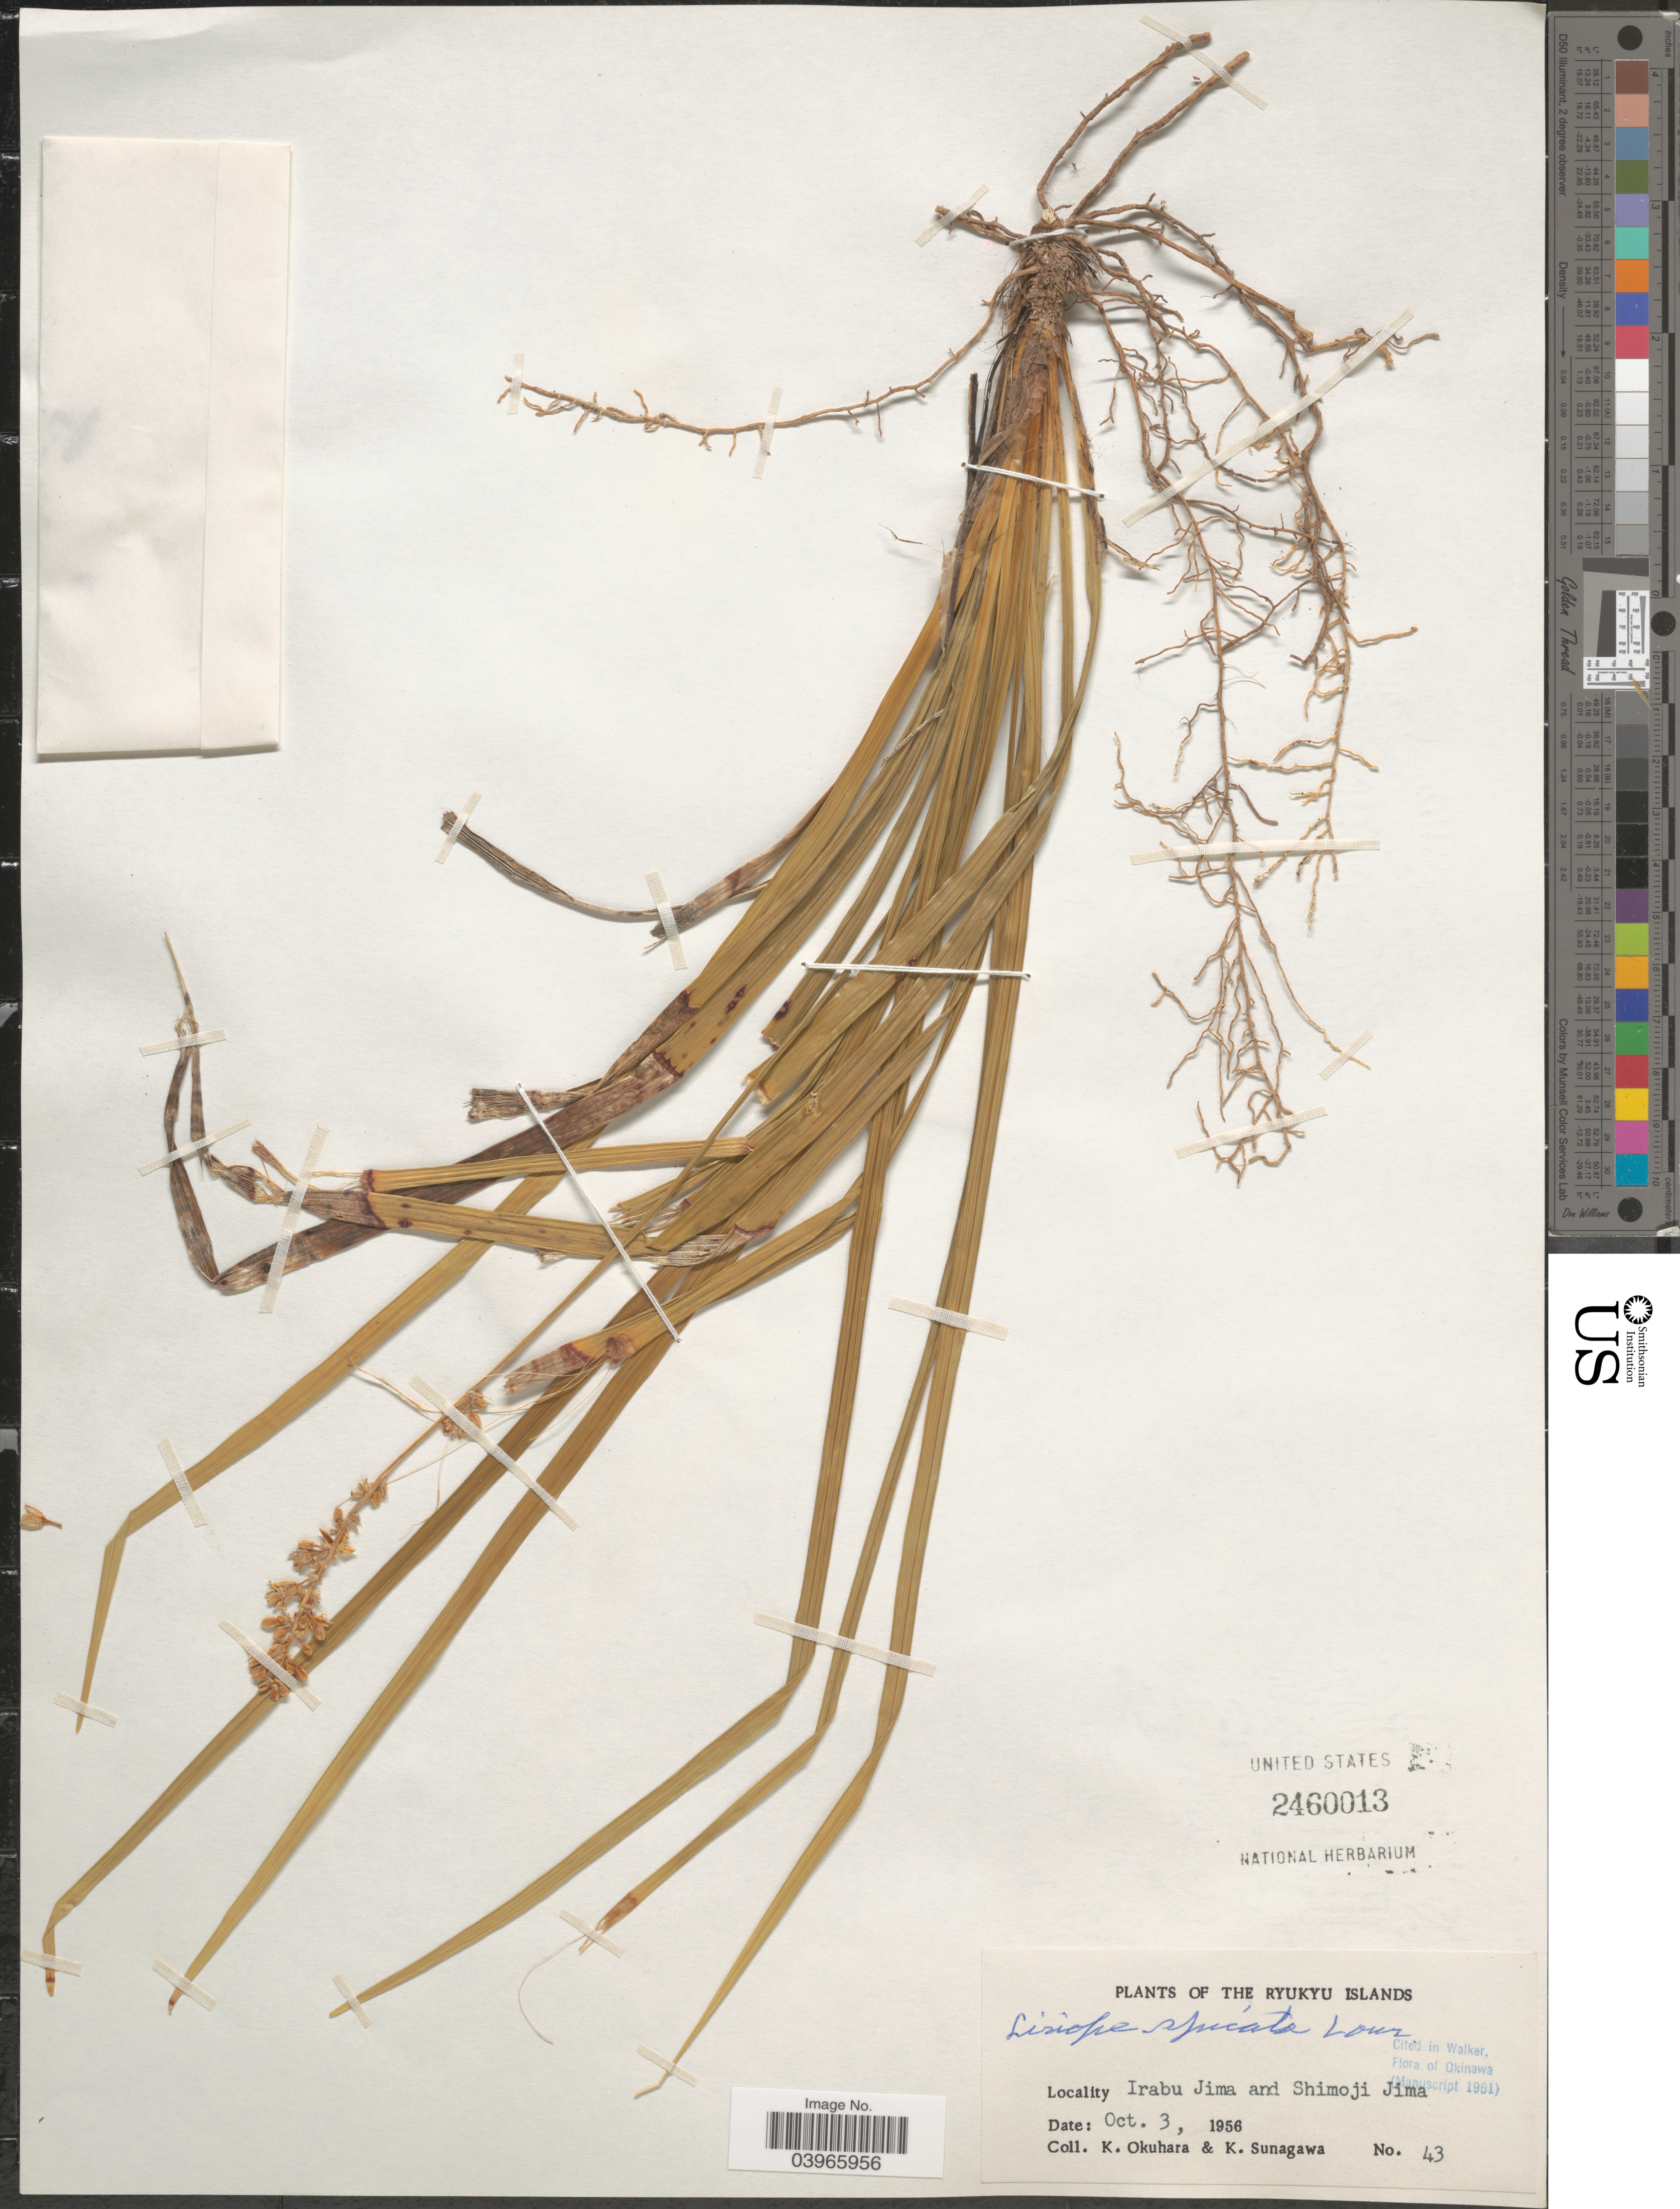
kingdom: Plantae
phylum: Tracheophyta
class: Liliopsida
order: Asparagales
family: Asparagaceae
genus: Liriope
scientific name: Liriope spicata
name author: Lour.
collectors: K. Okuhara & K. Sunagawa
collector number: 43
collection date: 1956-10-03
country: Japan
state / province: Okinawa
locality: The Ryukyu Islands. Irabu Jima and Shimoji Jima.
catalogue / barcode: US 2460013